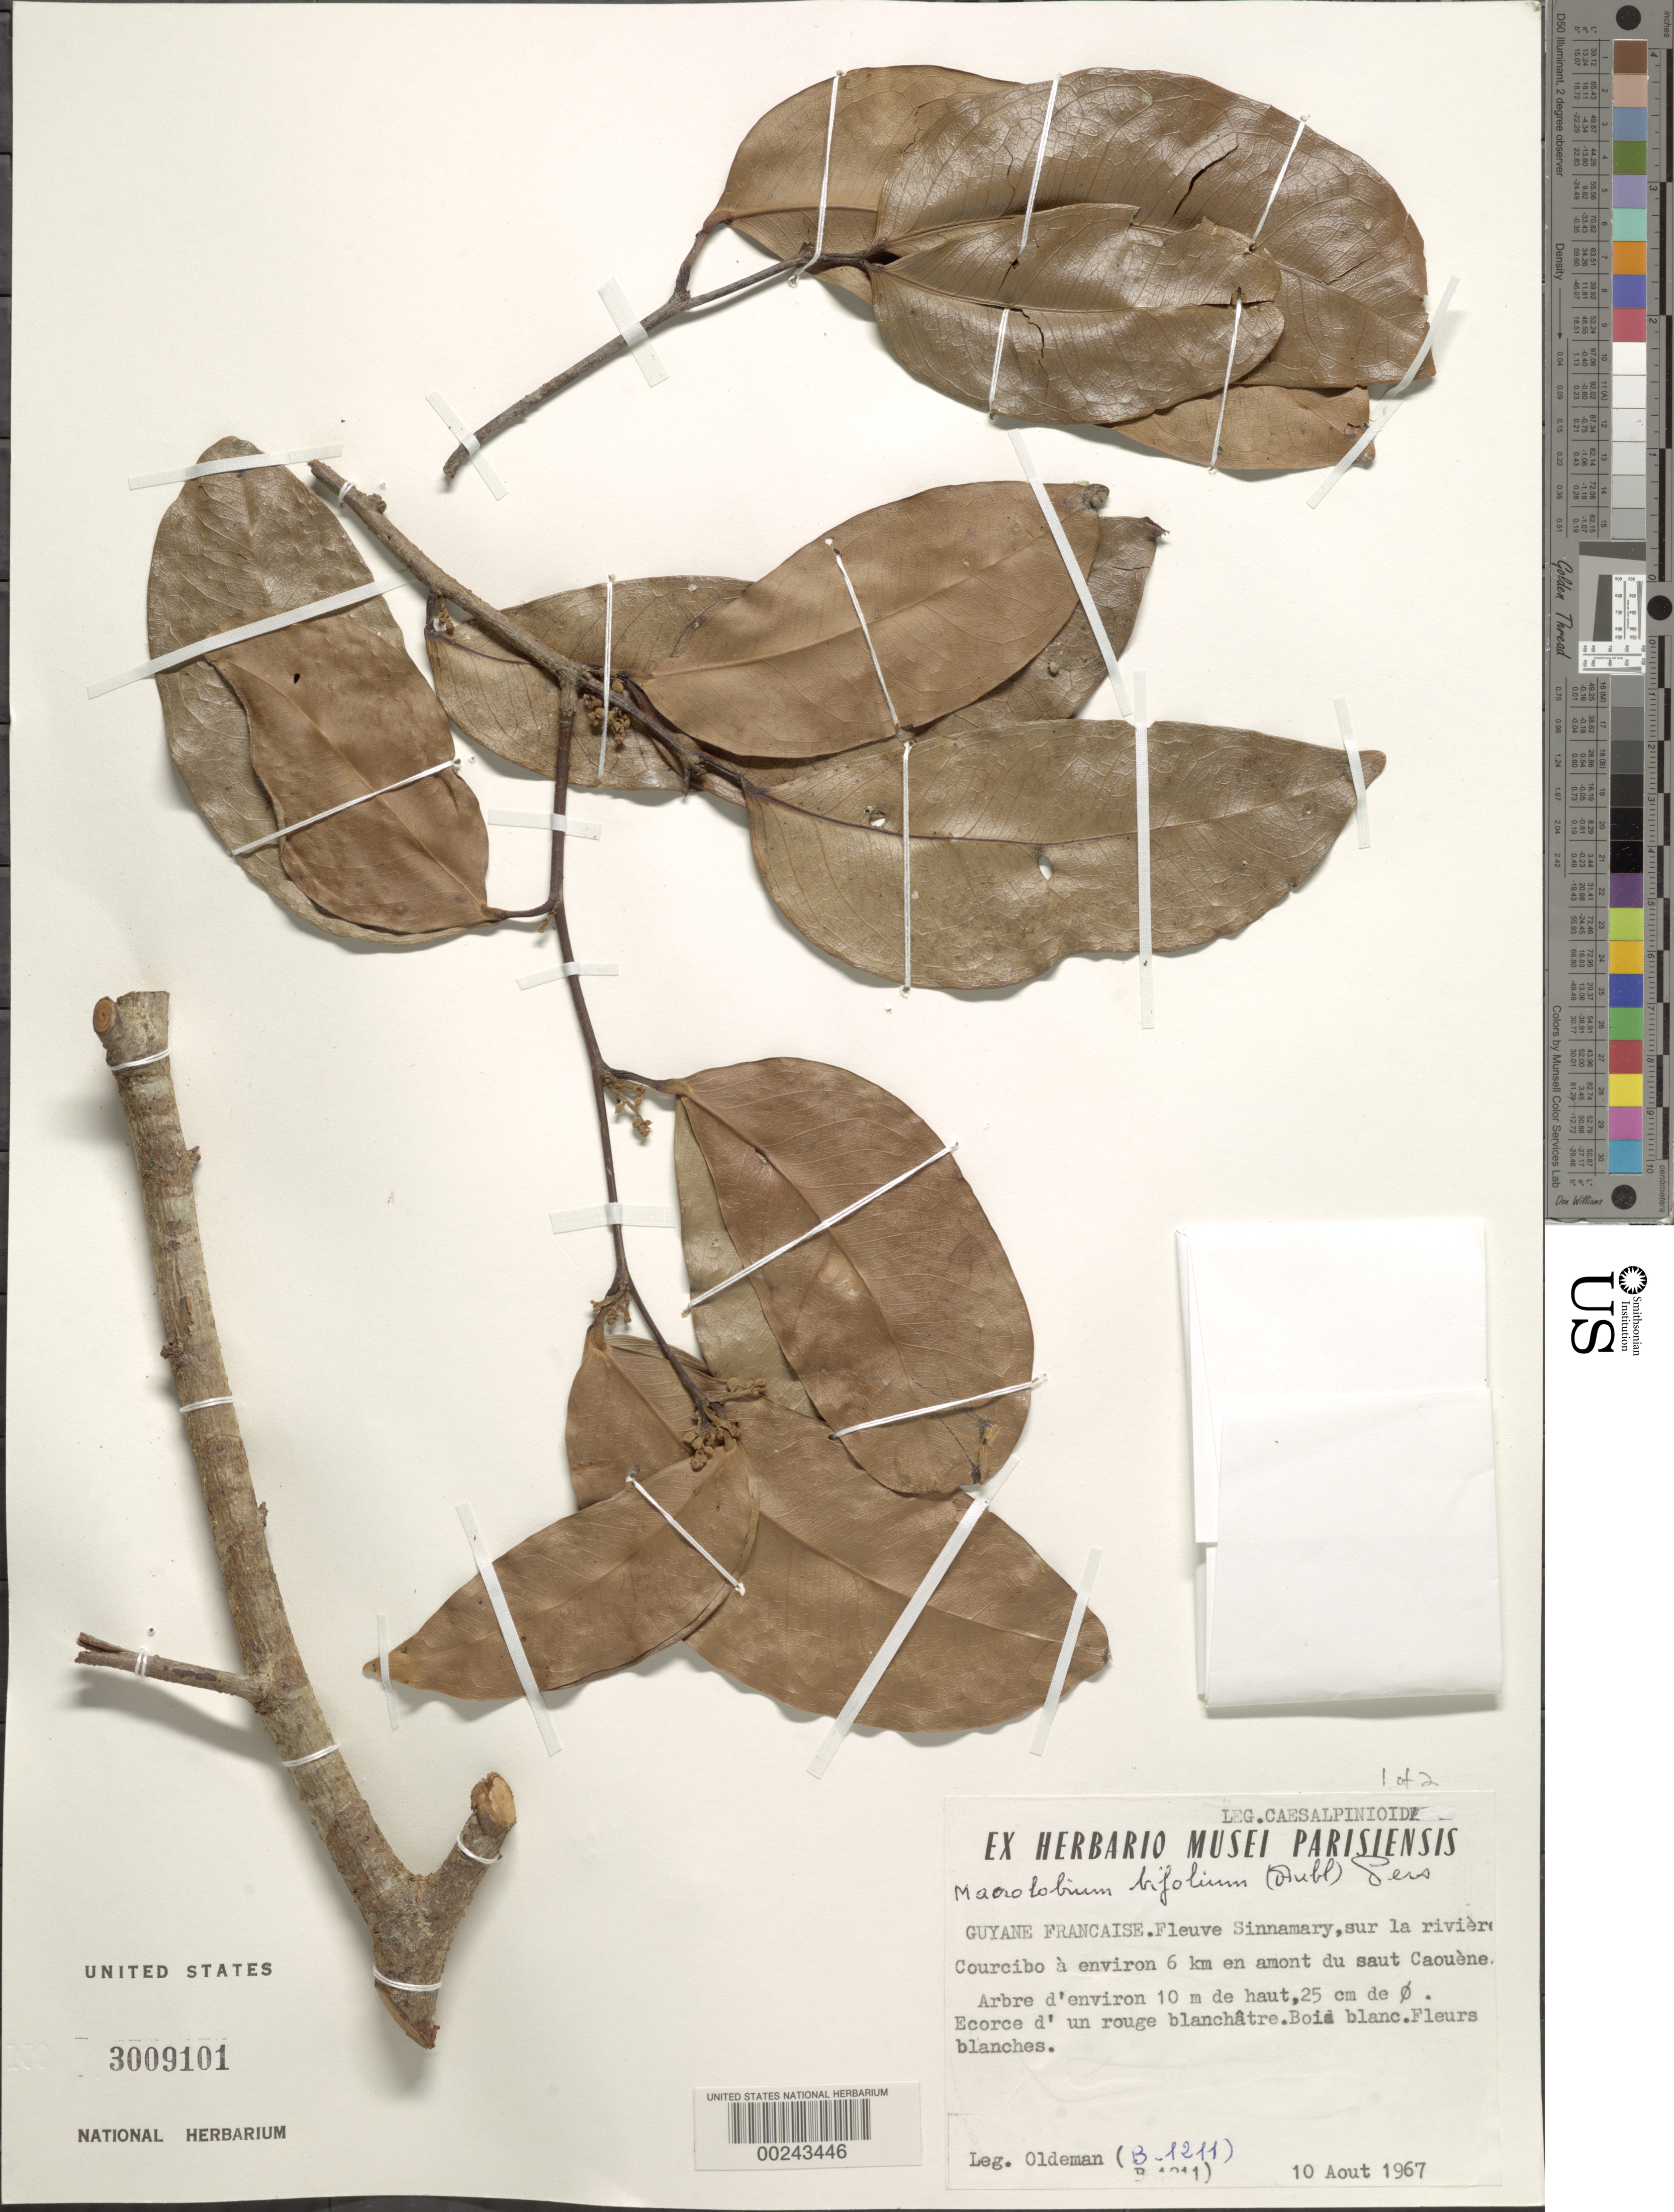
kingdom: Plantae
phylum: Tracheophyta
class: Magnoliopsida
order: Fabales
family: Fabaceae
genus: Macrolobium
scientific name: Macrolobium bifolium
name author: (Aubl.) Pers.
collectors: R. Oldeman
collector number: B-1211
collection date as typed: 10 Aug 1967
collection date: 1967-08-10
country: French Guiana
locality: Fleuve sinnamary, s of the river Courcibo and vicinity 6 km upstream of saut Caouene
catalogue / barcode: US 3009101